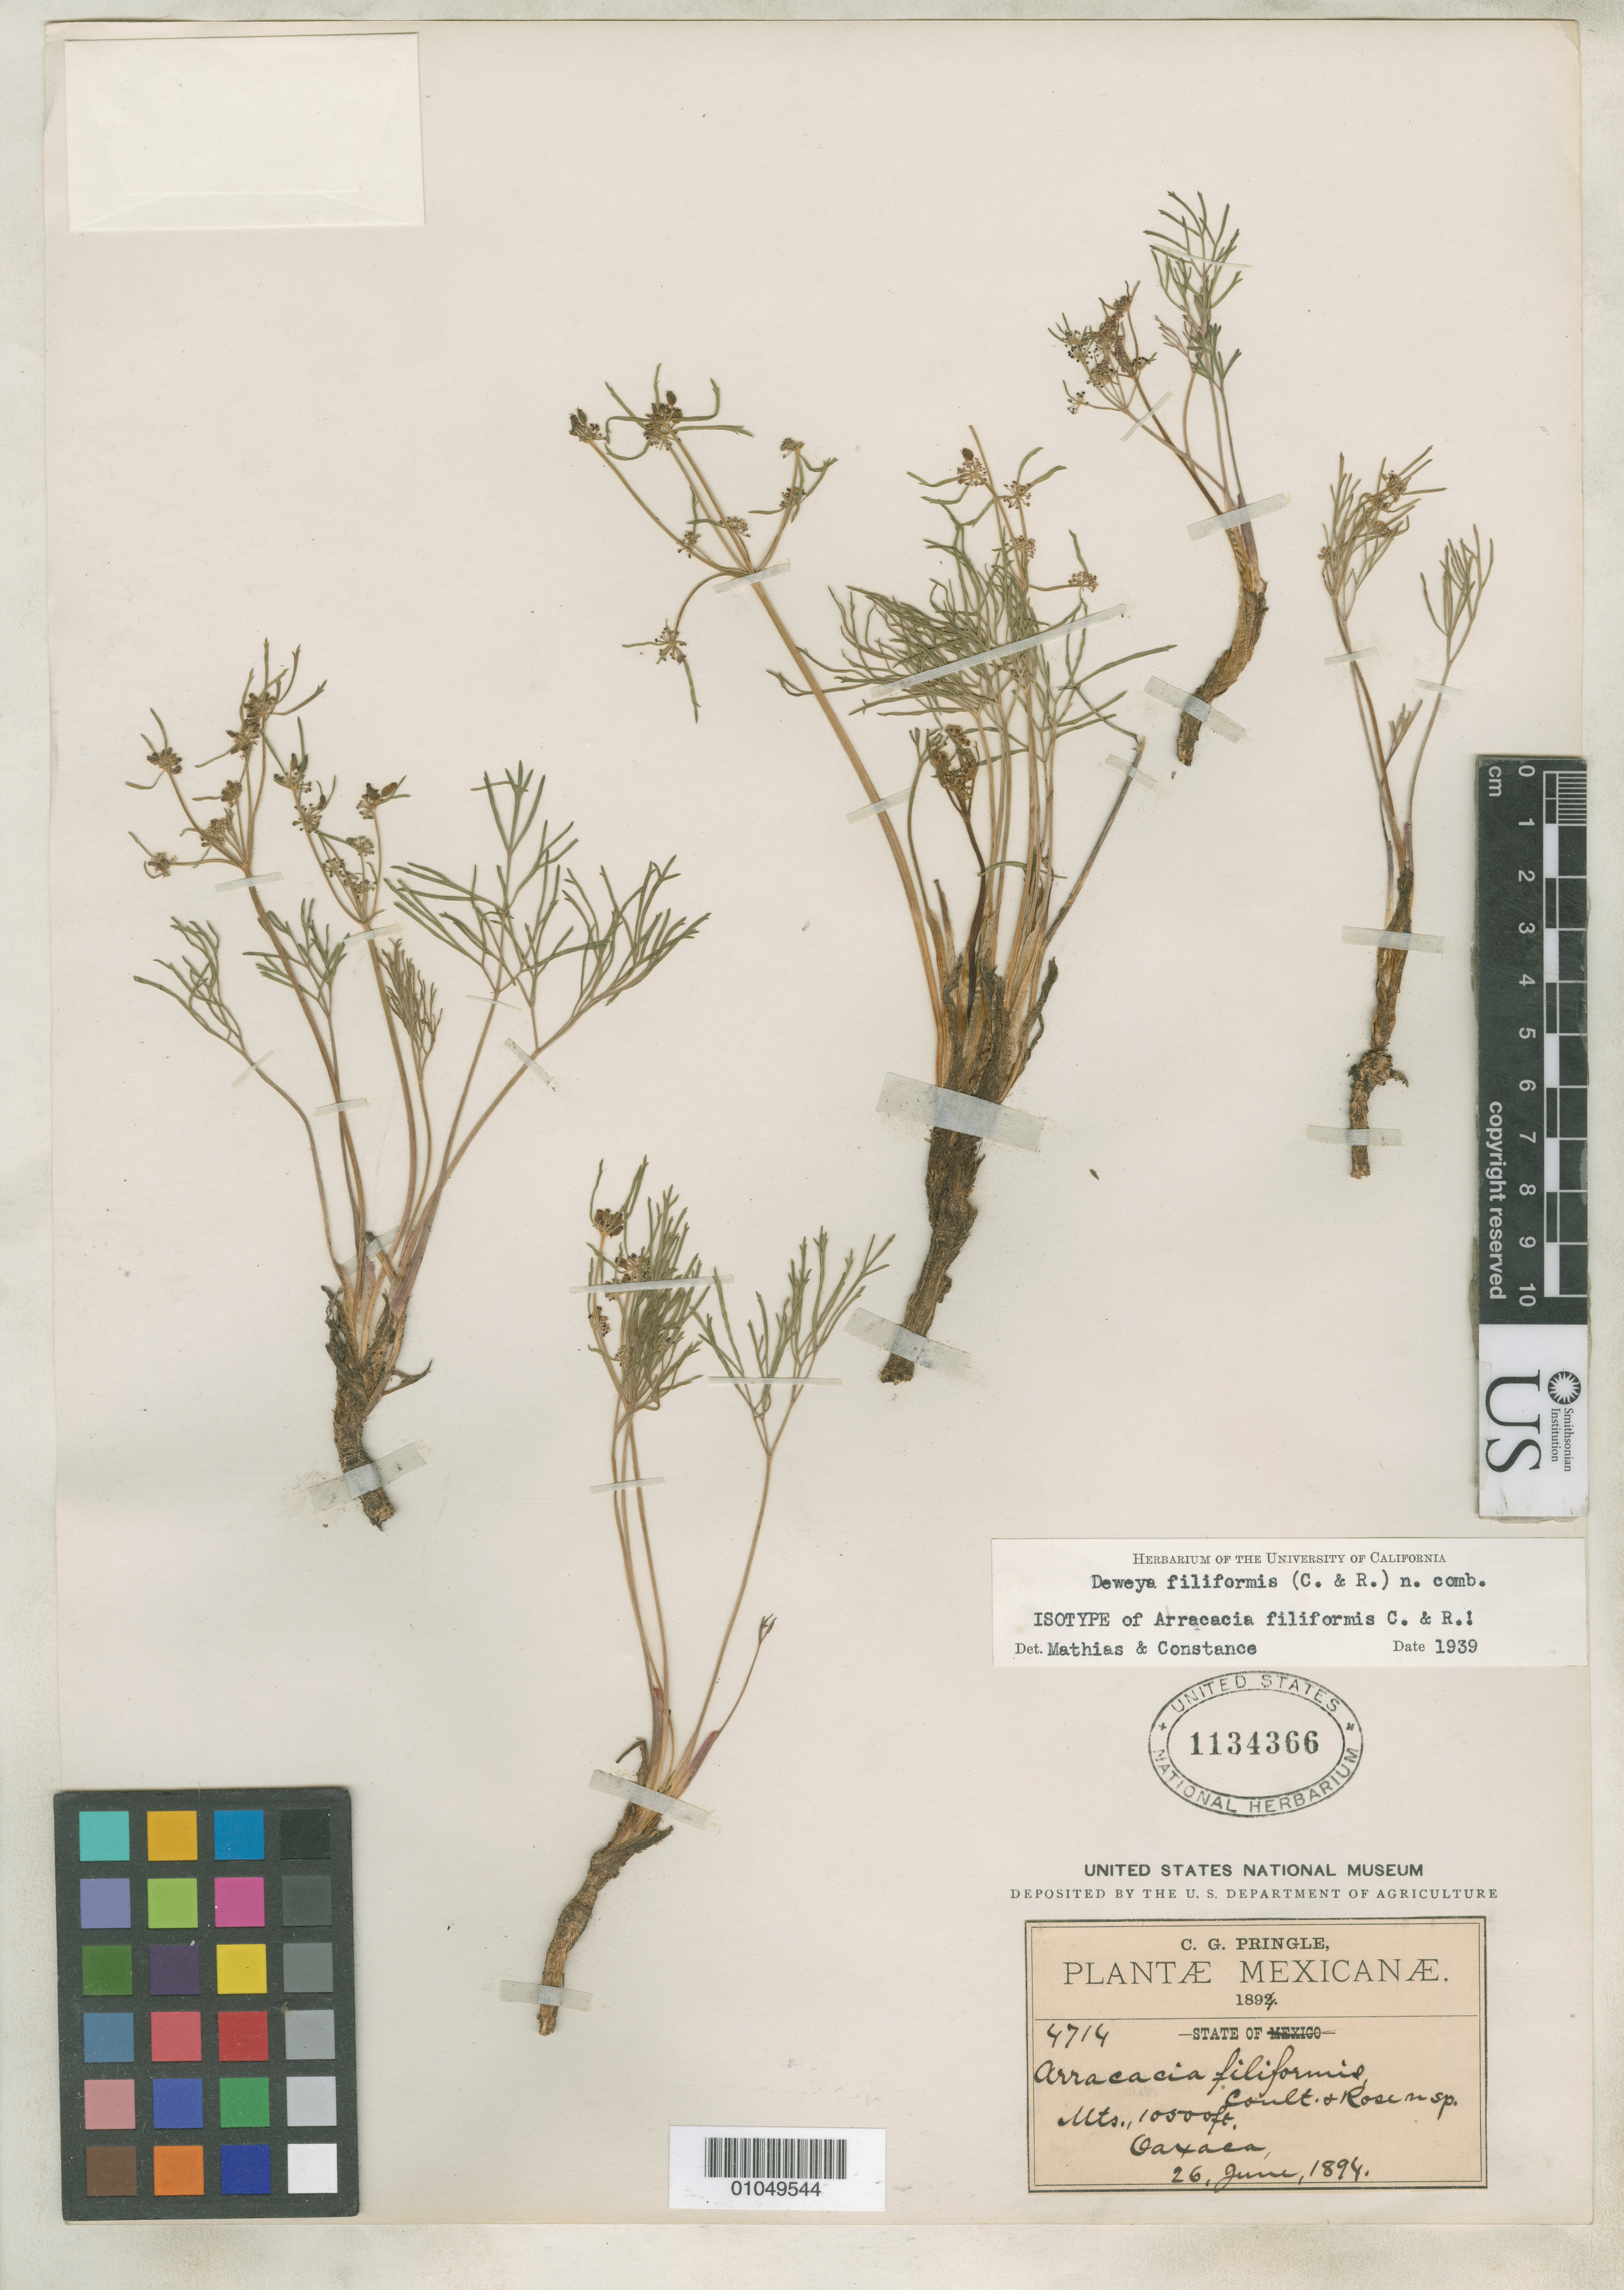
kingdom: Plantae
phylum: Tracheophyta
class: Magnoliopsida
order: Apiales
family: Apiaceae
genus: Arracacia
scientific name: Arracacia filiformis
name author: J.M. Coult. & Rose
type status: Lectotype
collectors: C. G. Pringle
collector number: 4714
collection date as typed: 26 Jun 1894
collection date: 1894-06-26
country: Mexico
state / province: Oaxaca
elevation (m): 3200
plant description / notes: Pringle 4714 effectively designated as first-step lectotypification ("type") by Coulter & Rose, but US has 2 original sheets of this collection; second step not found in literature.; Annotated as "ISOTYPE" by Mathias & Constance (1939).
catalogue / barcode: US 1134366